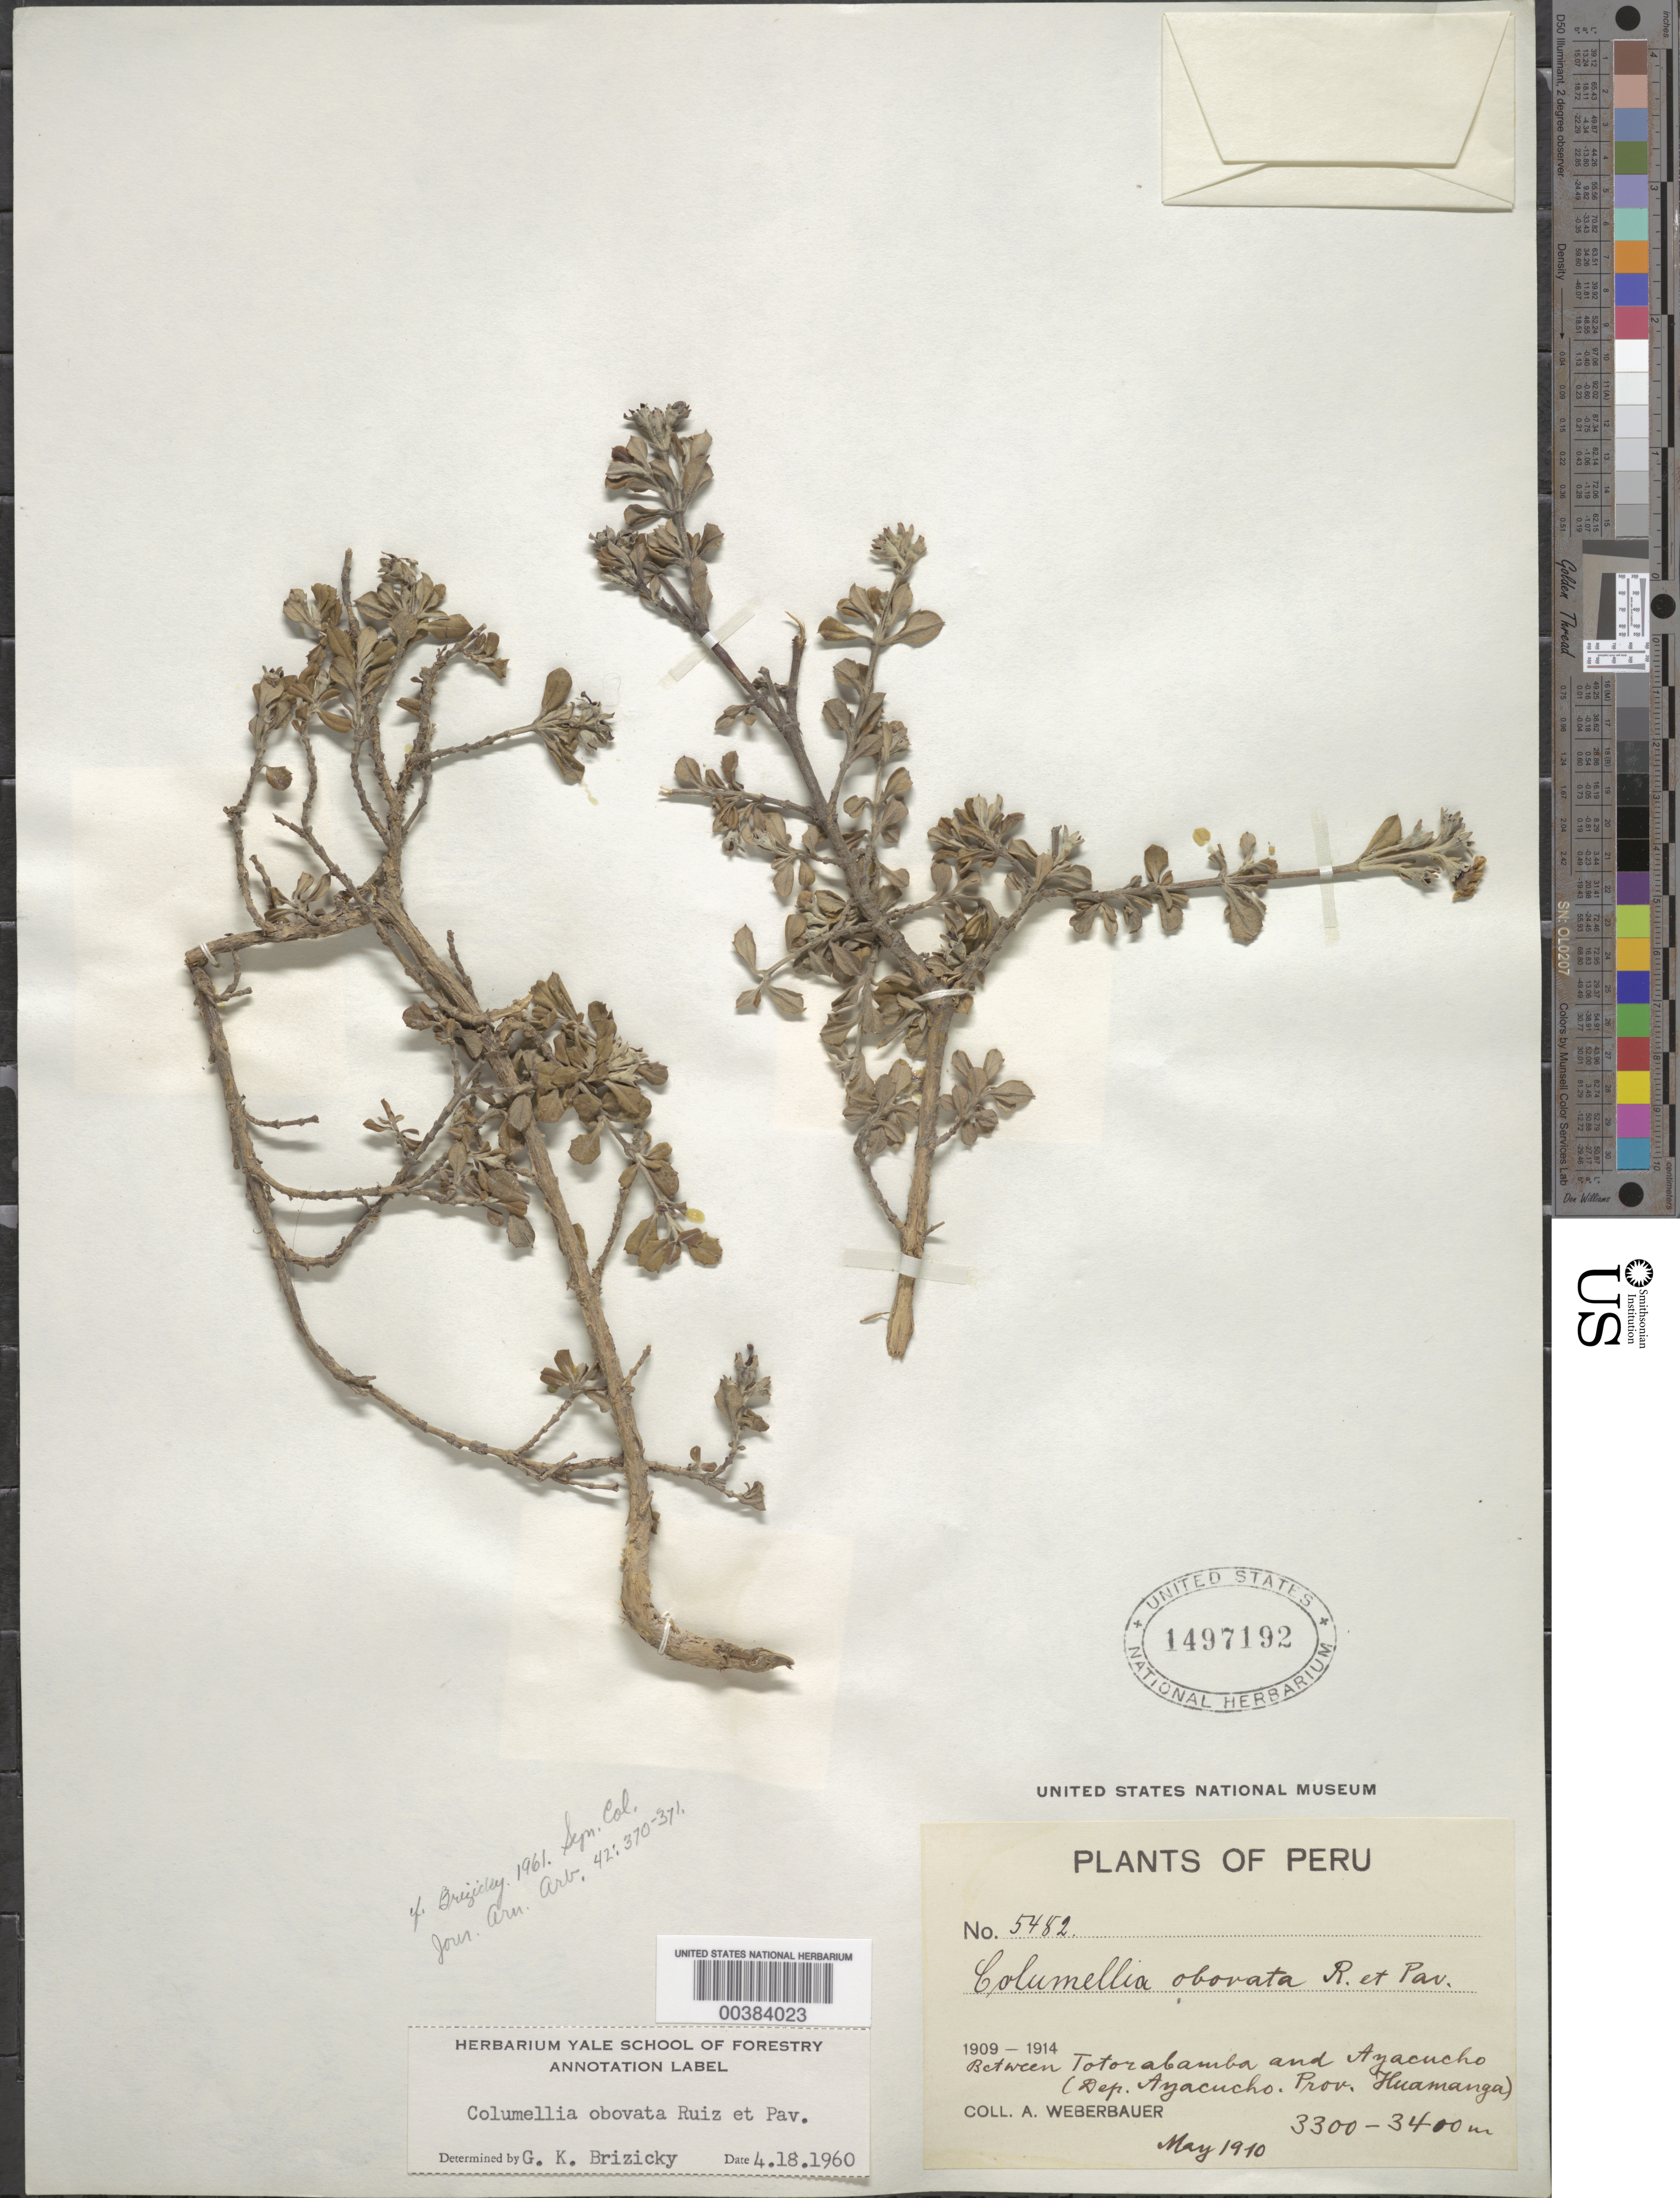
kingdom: Plantae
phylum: Tracheophyta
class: Magnoliopsida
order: Bruniales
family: Columelliaceae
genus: Columellia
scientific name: Columellia obovata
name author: Ruiz & Pav.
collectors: A. Weberbauer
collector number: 5482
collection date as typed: May 1910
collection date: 1910-05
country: Peru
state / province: Ayacucho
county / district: Huamanga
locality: between Totorabamba and Ayacucho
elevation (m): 3300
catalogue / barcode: US 1497192